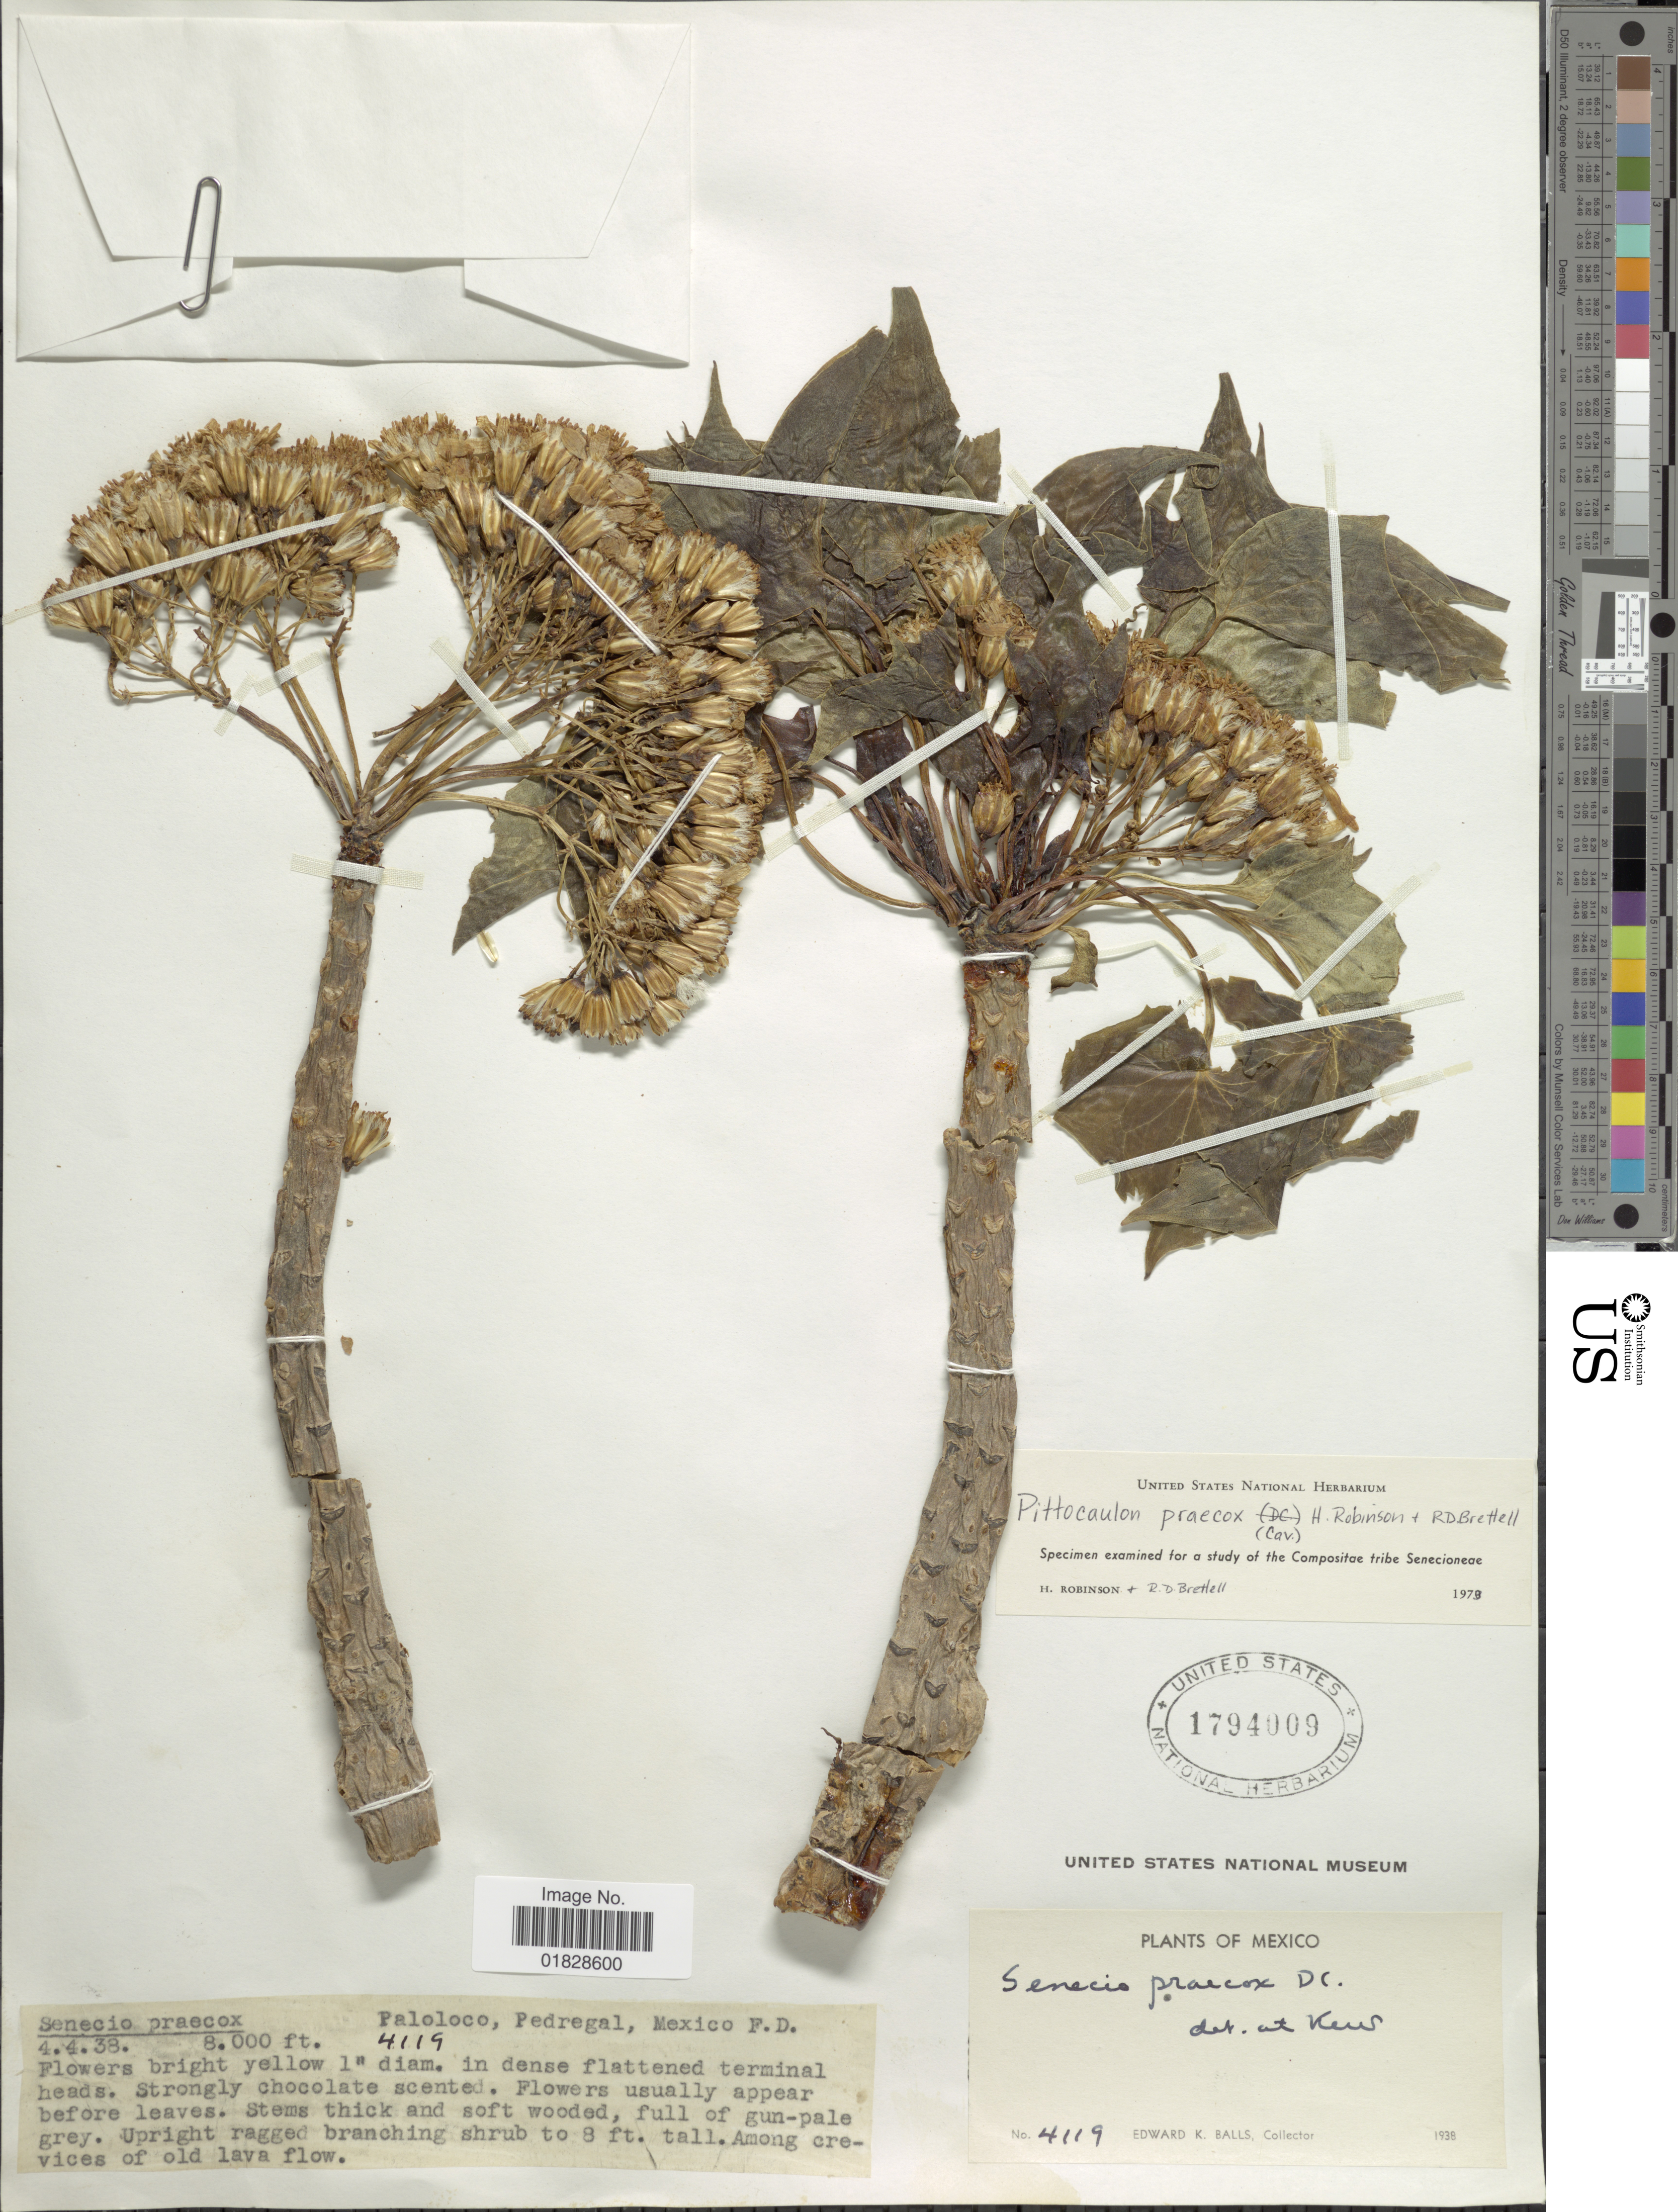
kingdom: Plantae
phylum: Tracheophyta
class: Magnoliopsida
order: Asterales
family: Asteraceae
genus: Pittocaulon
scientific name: Pittocaulon praecox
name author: (Cav.) H. Rob. & Brettell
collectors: E. K. Balls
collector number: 4119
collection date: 1938-04-04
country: Mexico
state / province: Distrito Federal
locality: Paloloco, Pedregal, Mexico F.D.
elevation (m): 2438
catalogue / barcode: US 1794009